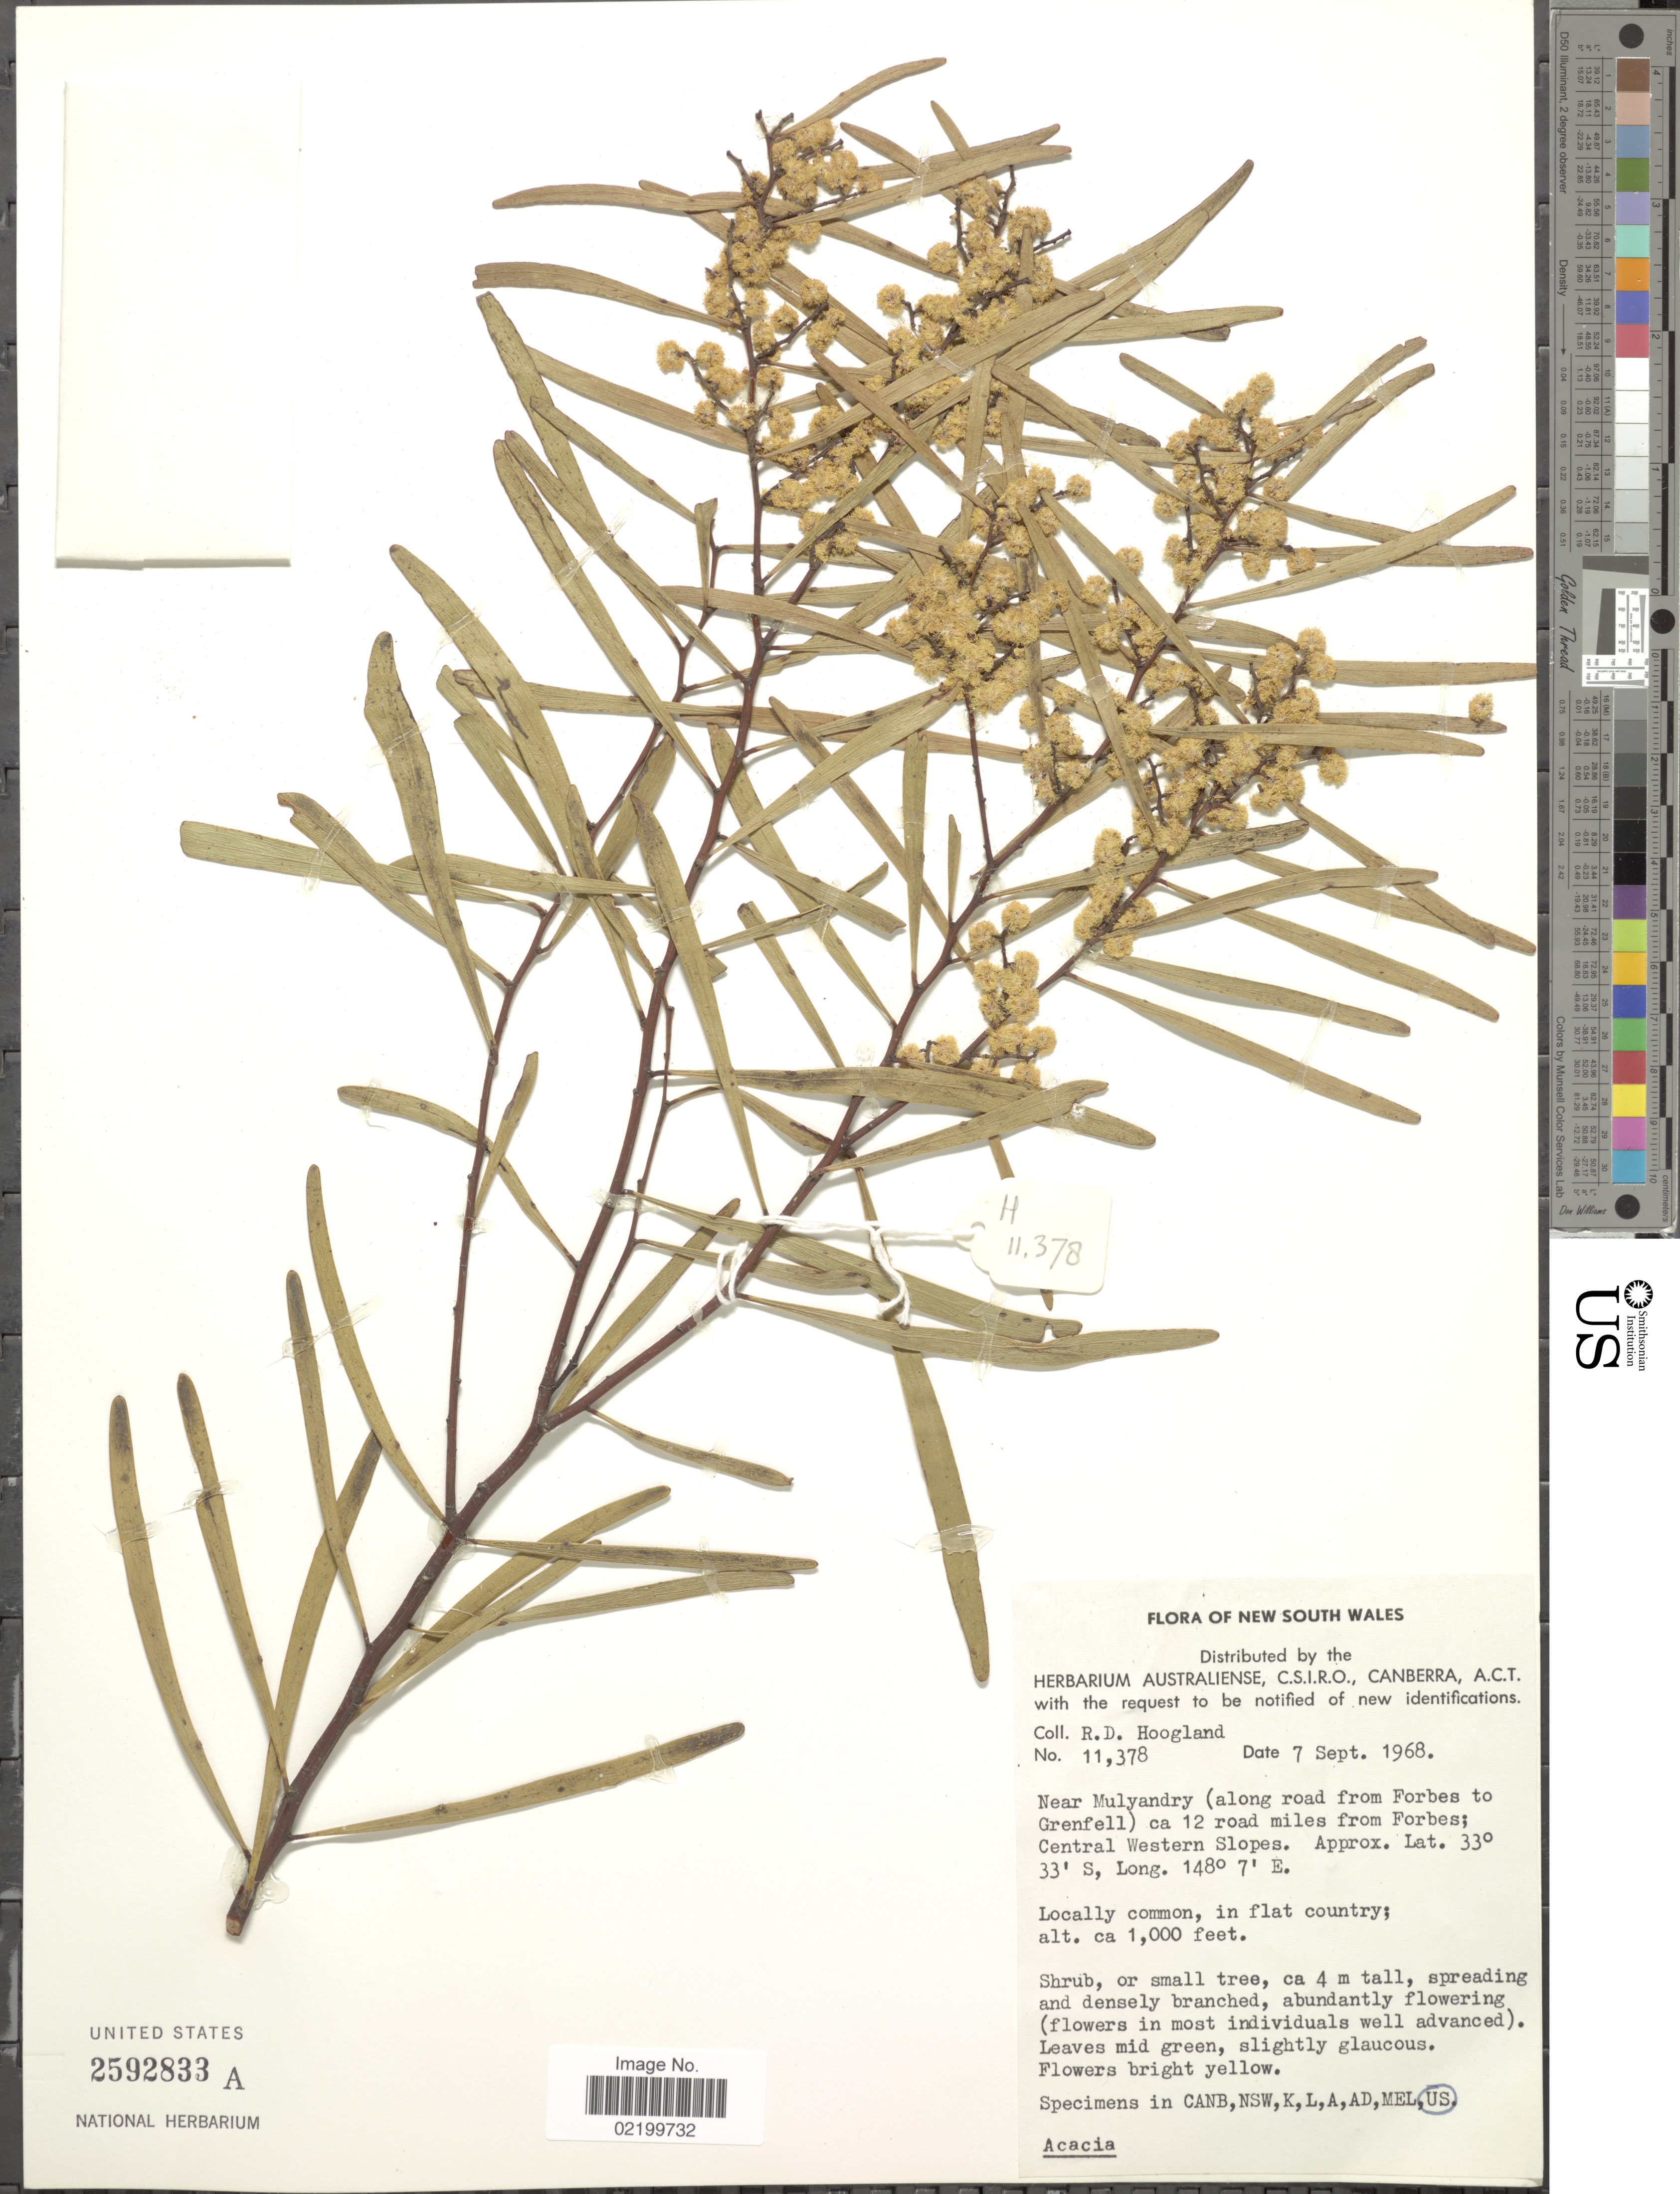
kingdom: Plantae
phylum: Tracheophyta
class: Magnoliopsida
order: Fabales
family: Fabaceae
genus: Acacia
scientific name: Acacia sp.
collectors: R. D. Hoogland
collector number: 11378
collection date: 1968-09-07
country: Australia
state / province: New South Wales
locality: Near Mulyandry(along road from Forbes to Grenfell ) ca 12 road miles from Forbes; Central Western Slopes.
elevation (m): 305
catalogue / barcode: US 2592833A